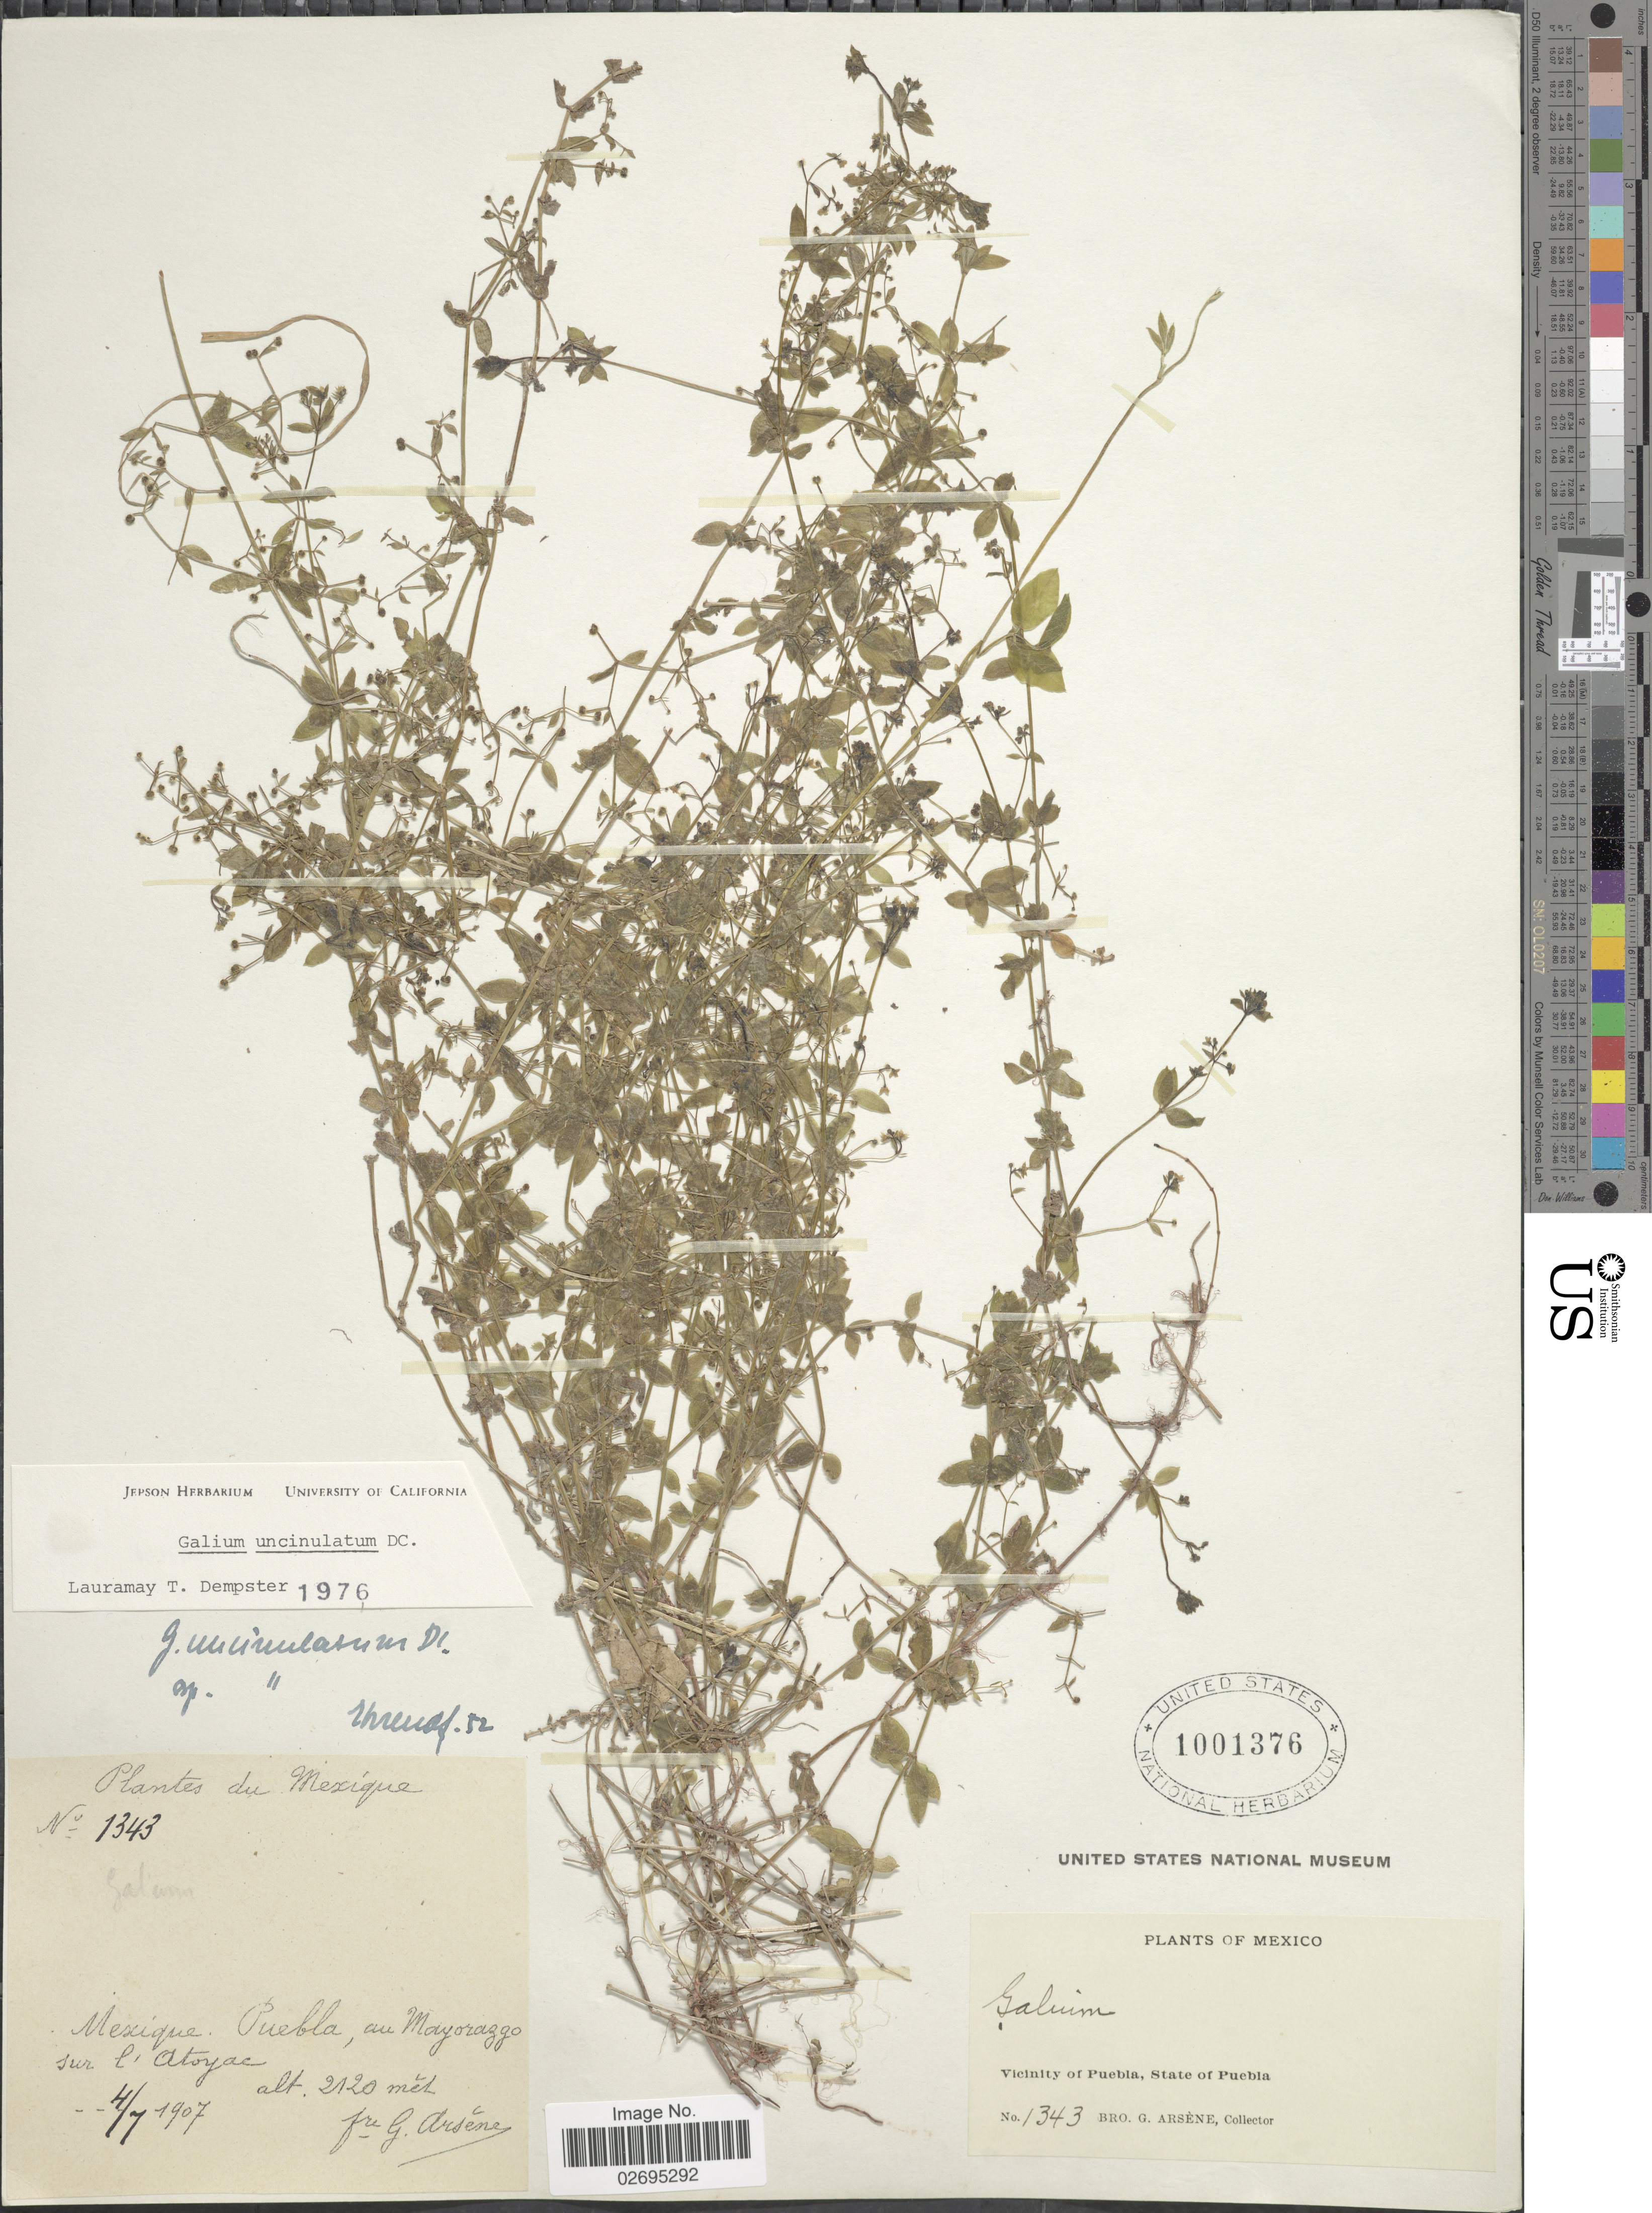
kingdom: Plantae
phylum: Tracheophyta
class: Magnoliopsida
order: Gentianales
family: Rubiaceae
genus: Galium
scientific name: Galium uncinulatum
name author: DC.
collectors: Bro. G. Arsène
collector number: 1343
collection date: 1907-07-04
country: Mexico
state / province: Puebla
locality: Au Mayorazgo sur l'Atoyac [At Mayorazgo on the Atoyac]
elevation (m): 2120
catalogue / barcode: US 1001376